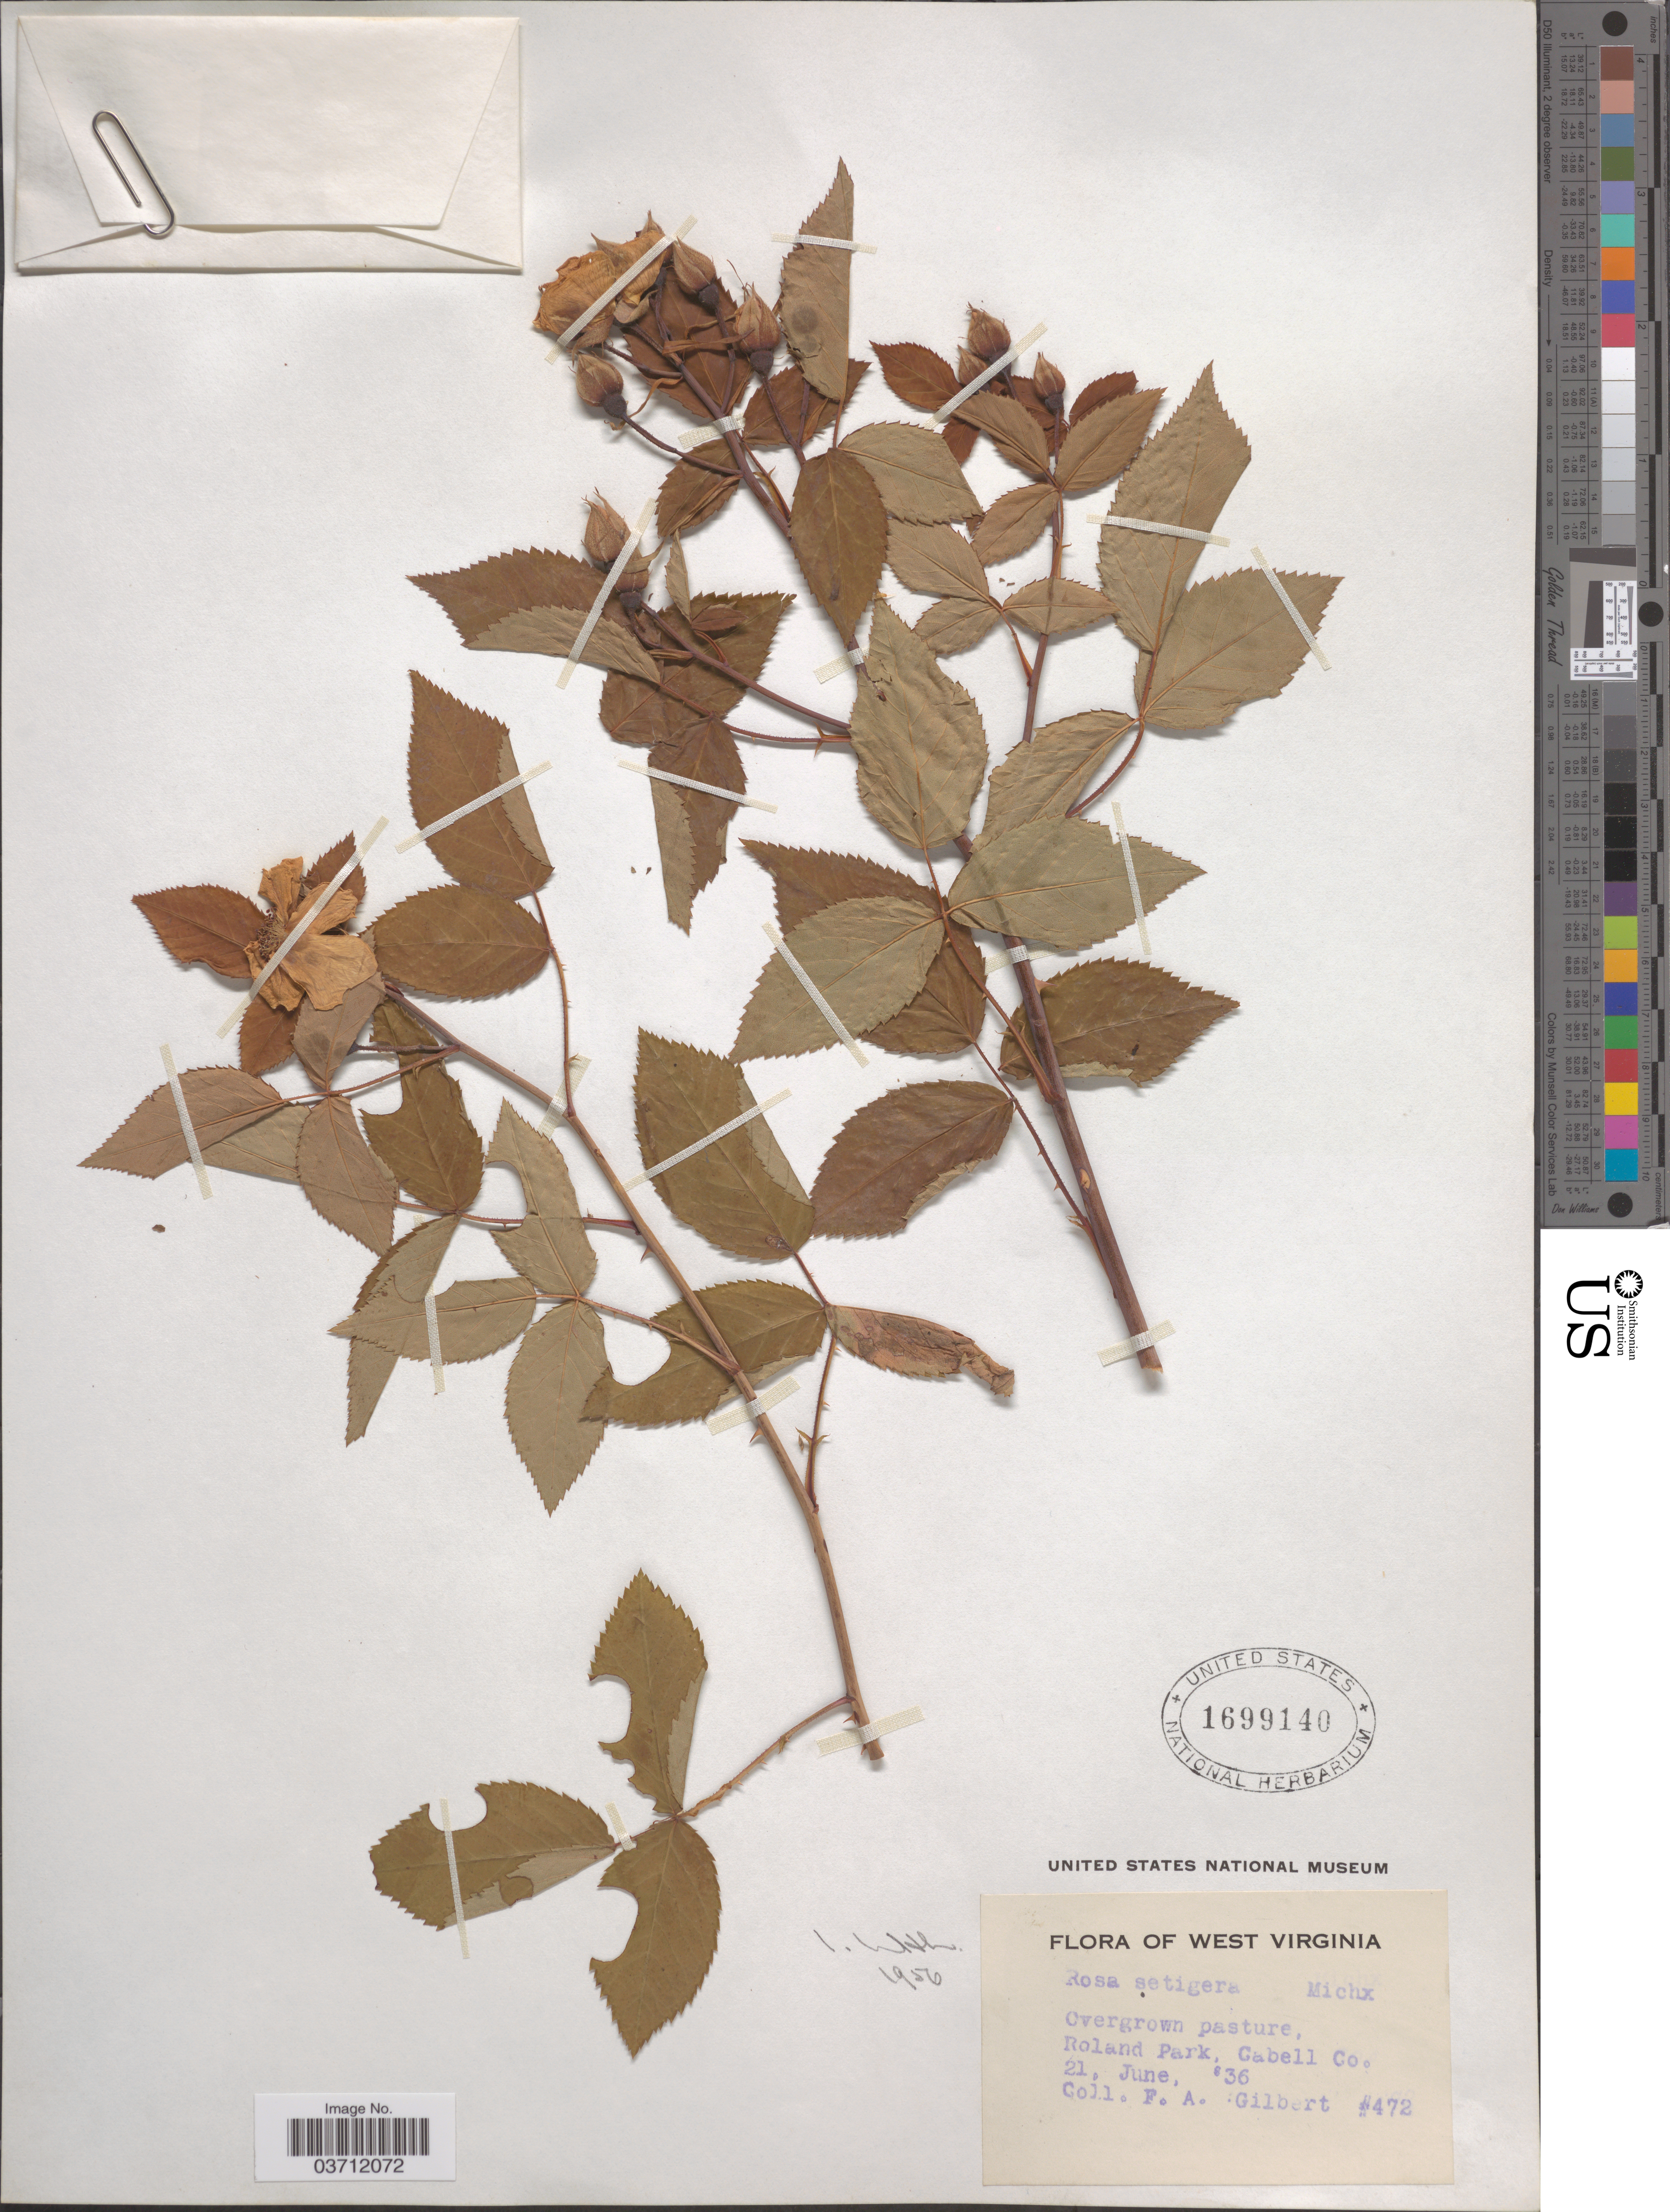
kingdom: Plantae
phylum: Tracheophyta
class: Magnoliopsida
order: Rosales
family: Rosaceae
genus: Rosa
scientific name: Rosa setigera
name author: Michx.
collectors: F. A. Gilbert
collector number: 472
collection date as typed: Transcribed d/m/y: 21/6/36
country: United States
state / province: West Virginia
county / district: Cabell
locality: Overgrown pasture, Roland Park, Cabell Co.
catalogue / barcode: US 1699140